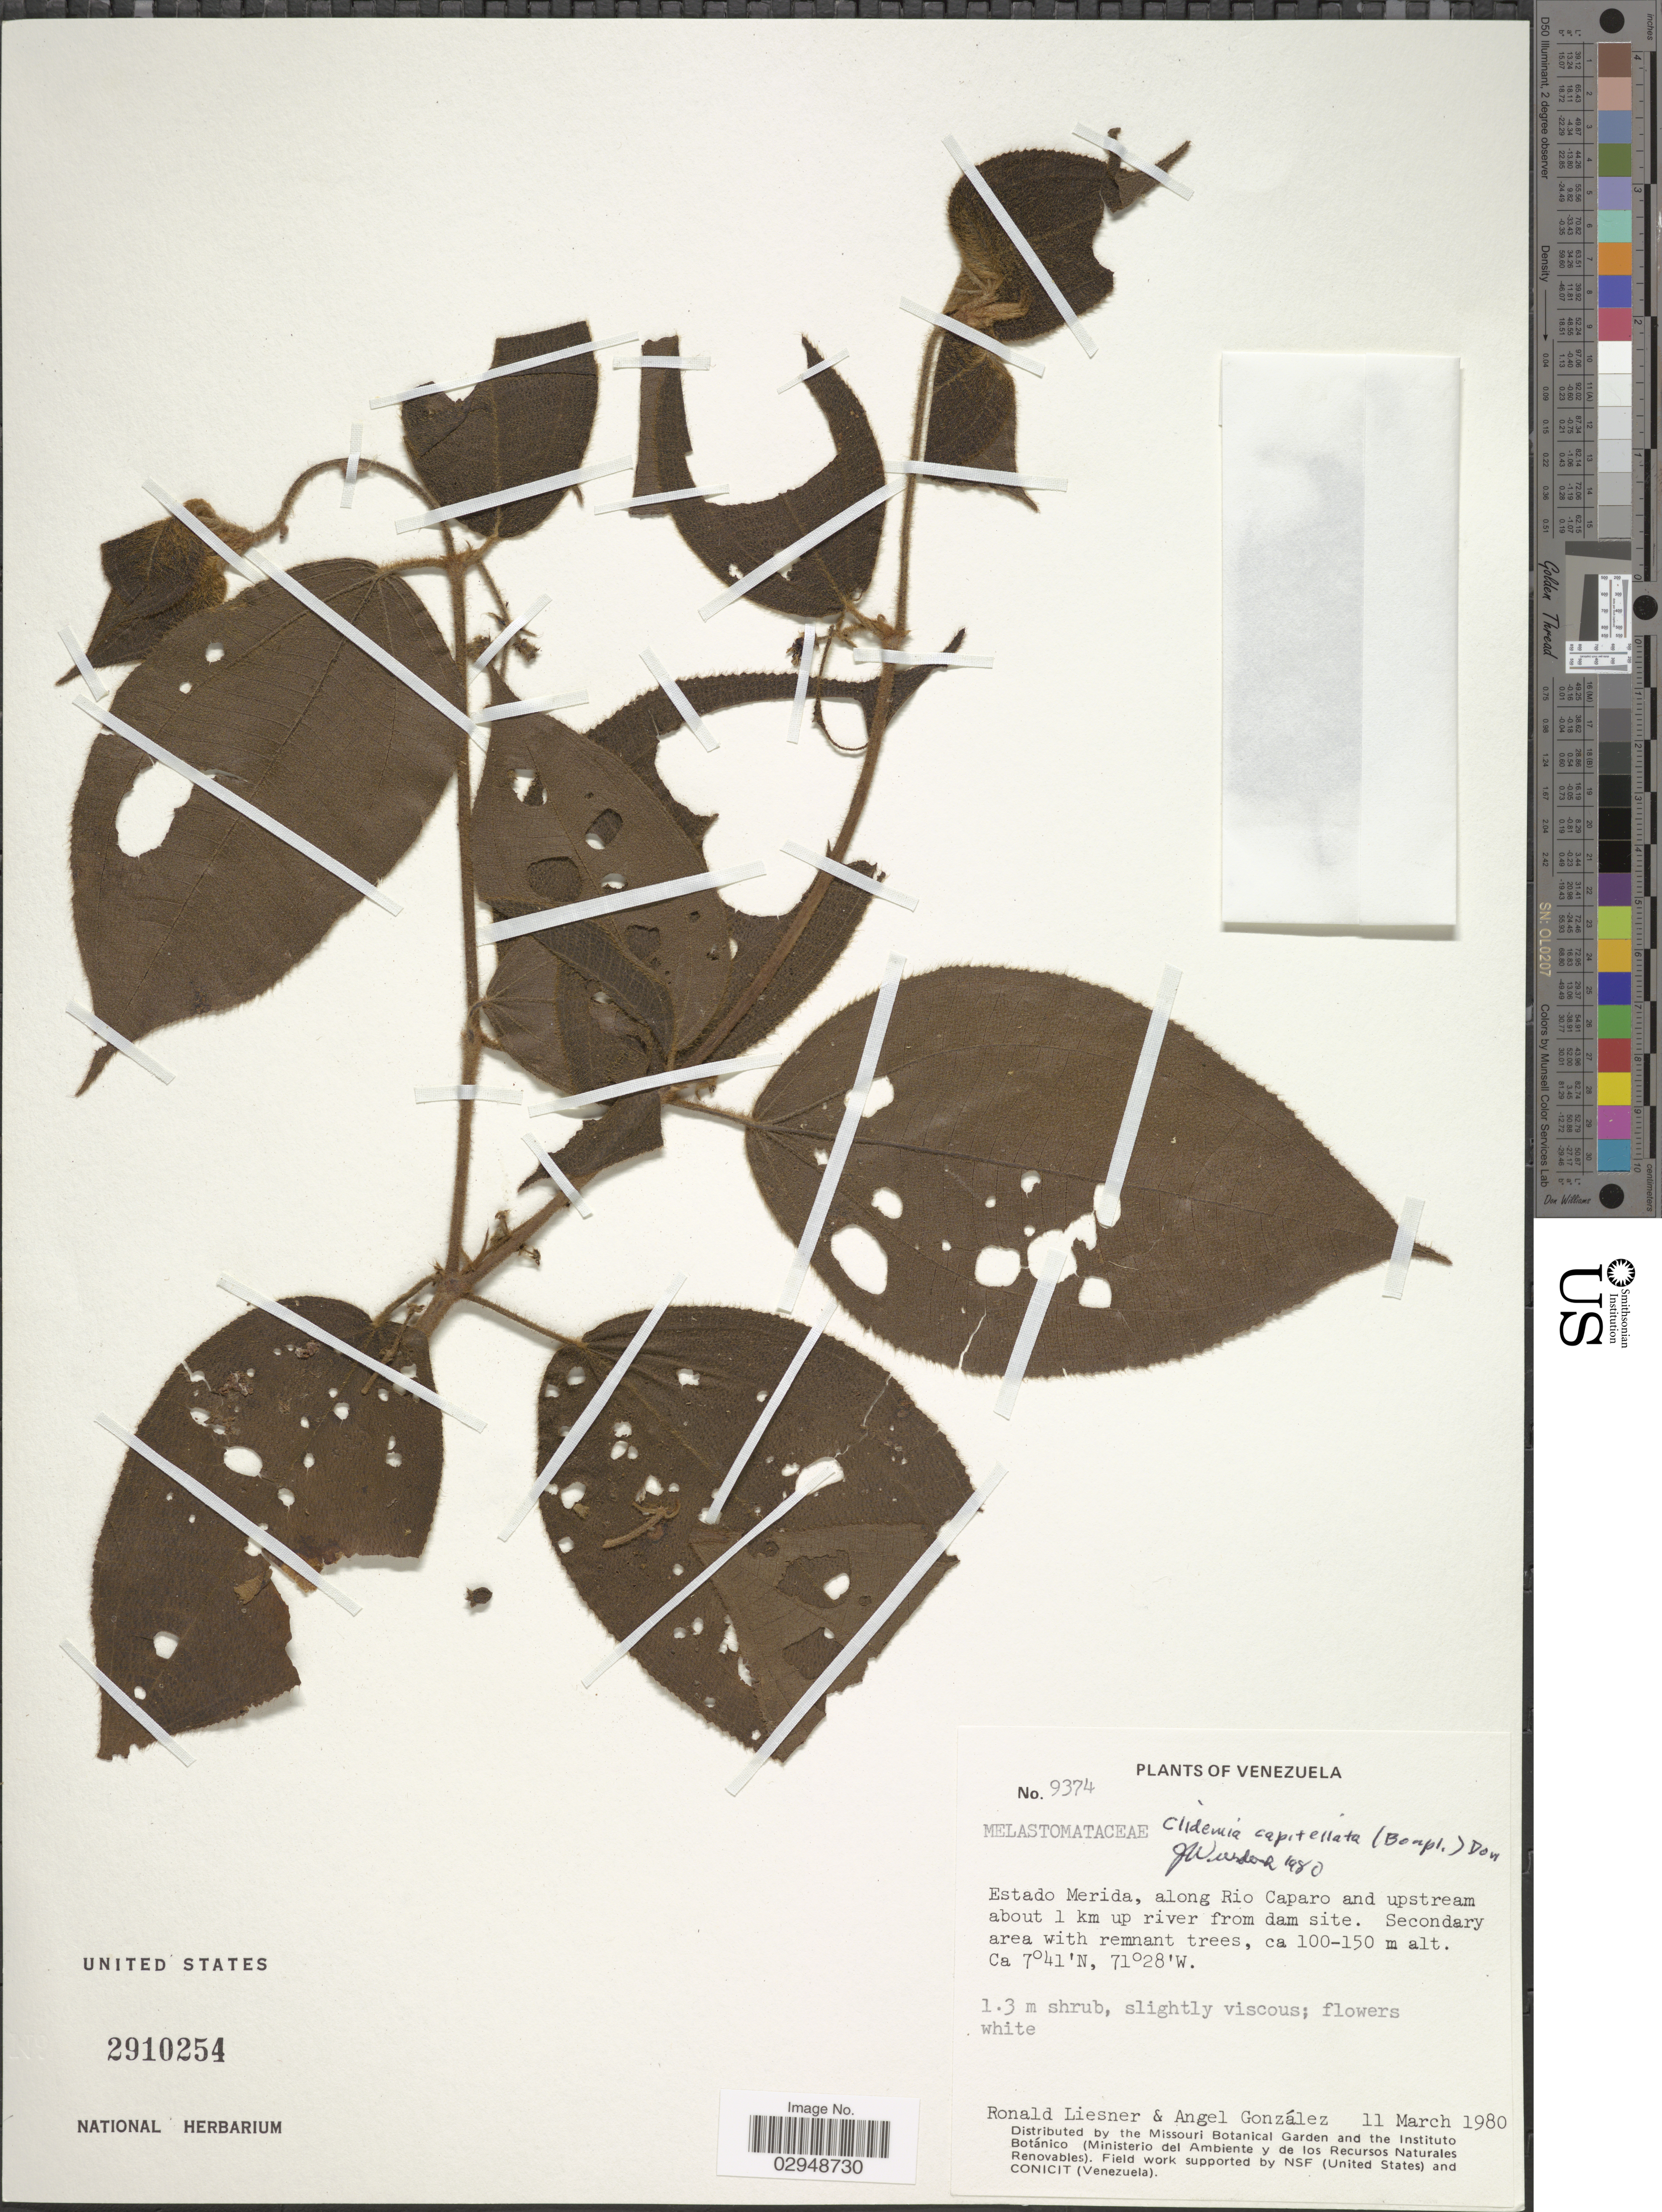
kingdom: Plantae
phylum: Tracheophyta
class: Magnoliopsida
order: Myrtales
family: Melastomataceae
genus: Clidemia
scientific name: Clidemia capitellata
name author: (Bonpl.) D. Don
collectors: R. L. Liesner & A. C. González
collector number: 9374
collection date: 1980-03-11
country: Venezuela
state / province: Mérida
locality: Estado Merida, along Rio Caparo and upstream about 1 km up river from dam site.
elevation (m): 100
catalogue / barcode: US 2910254